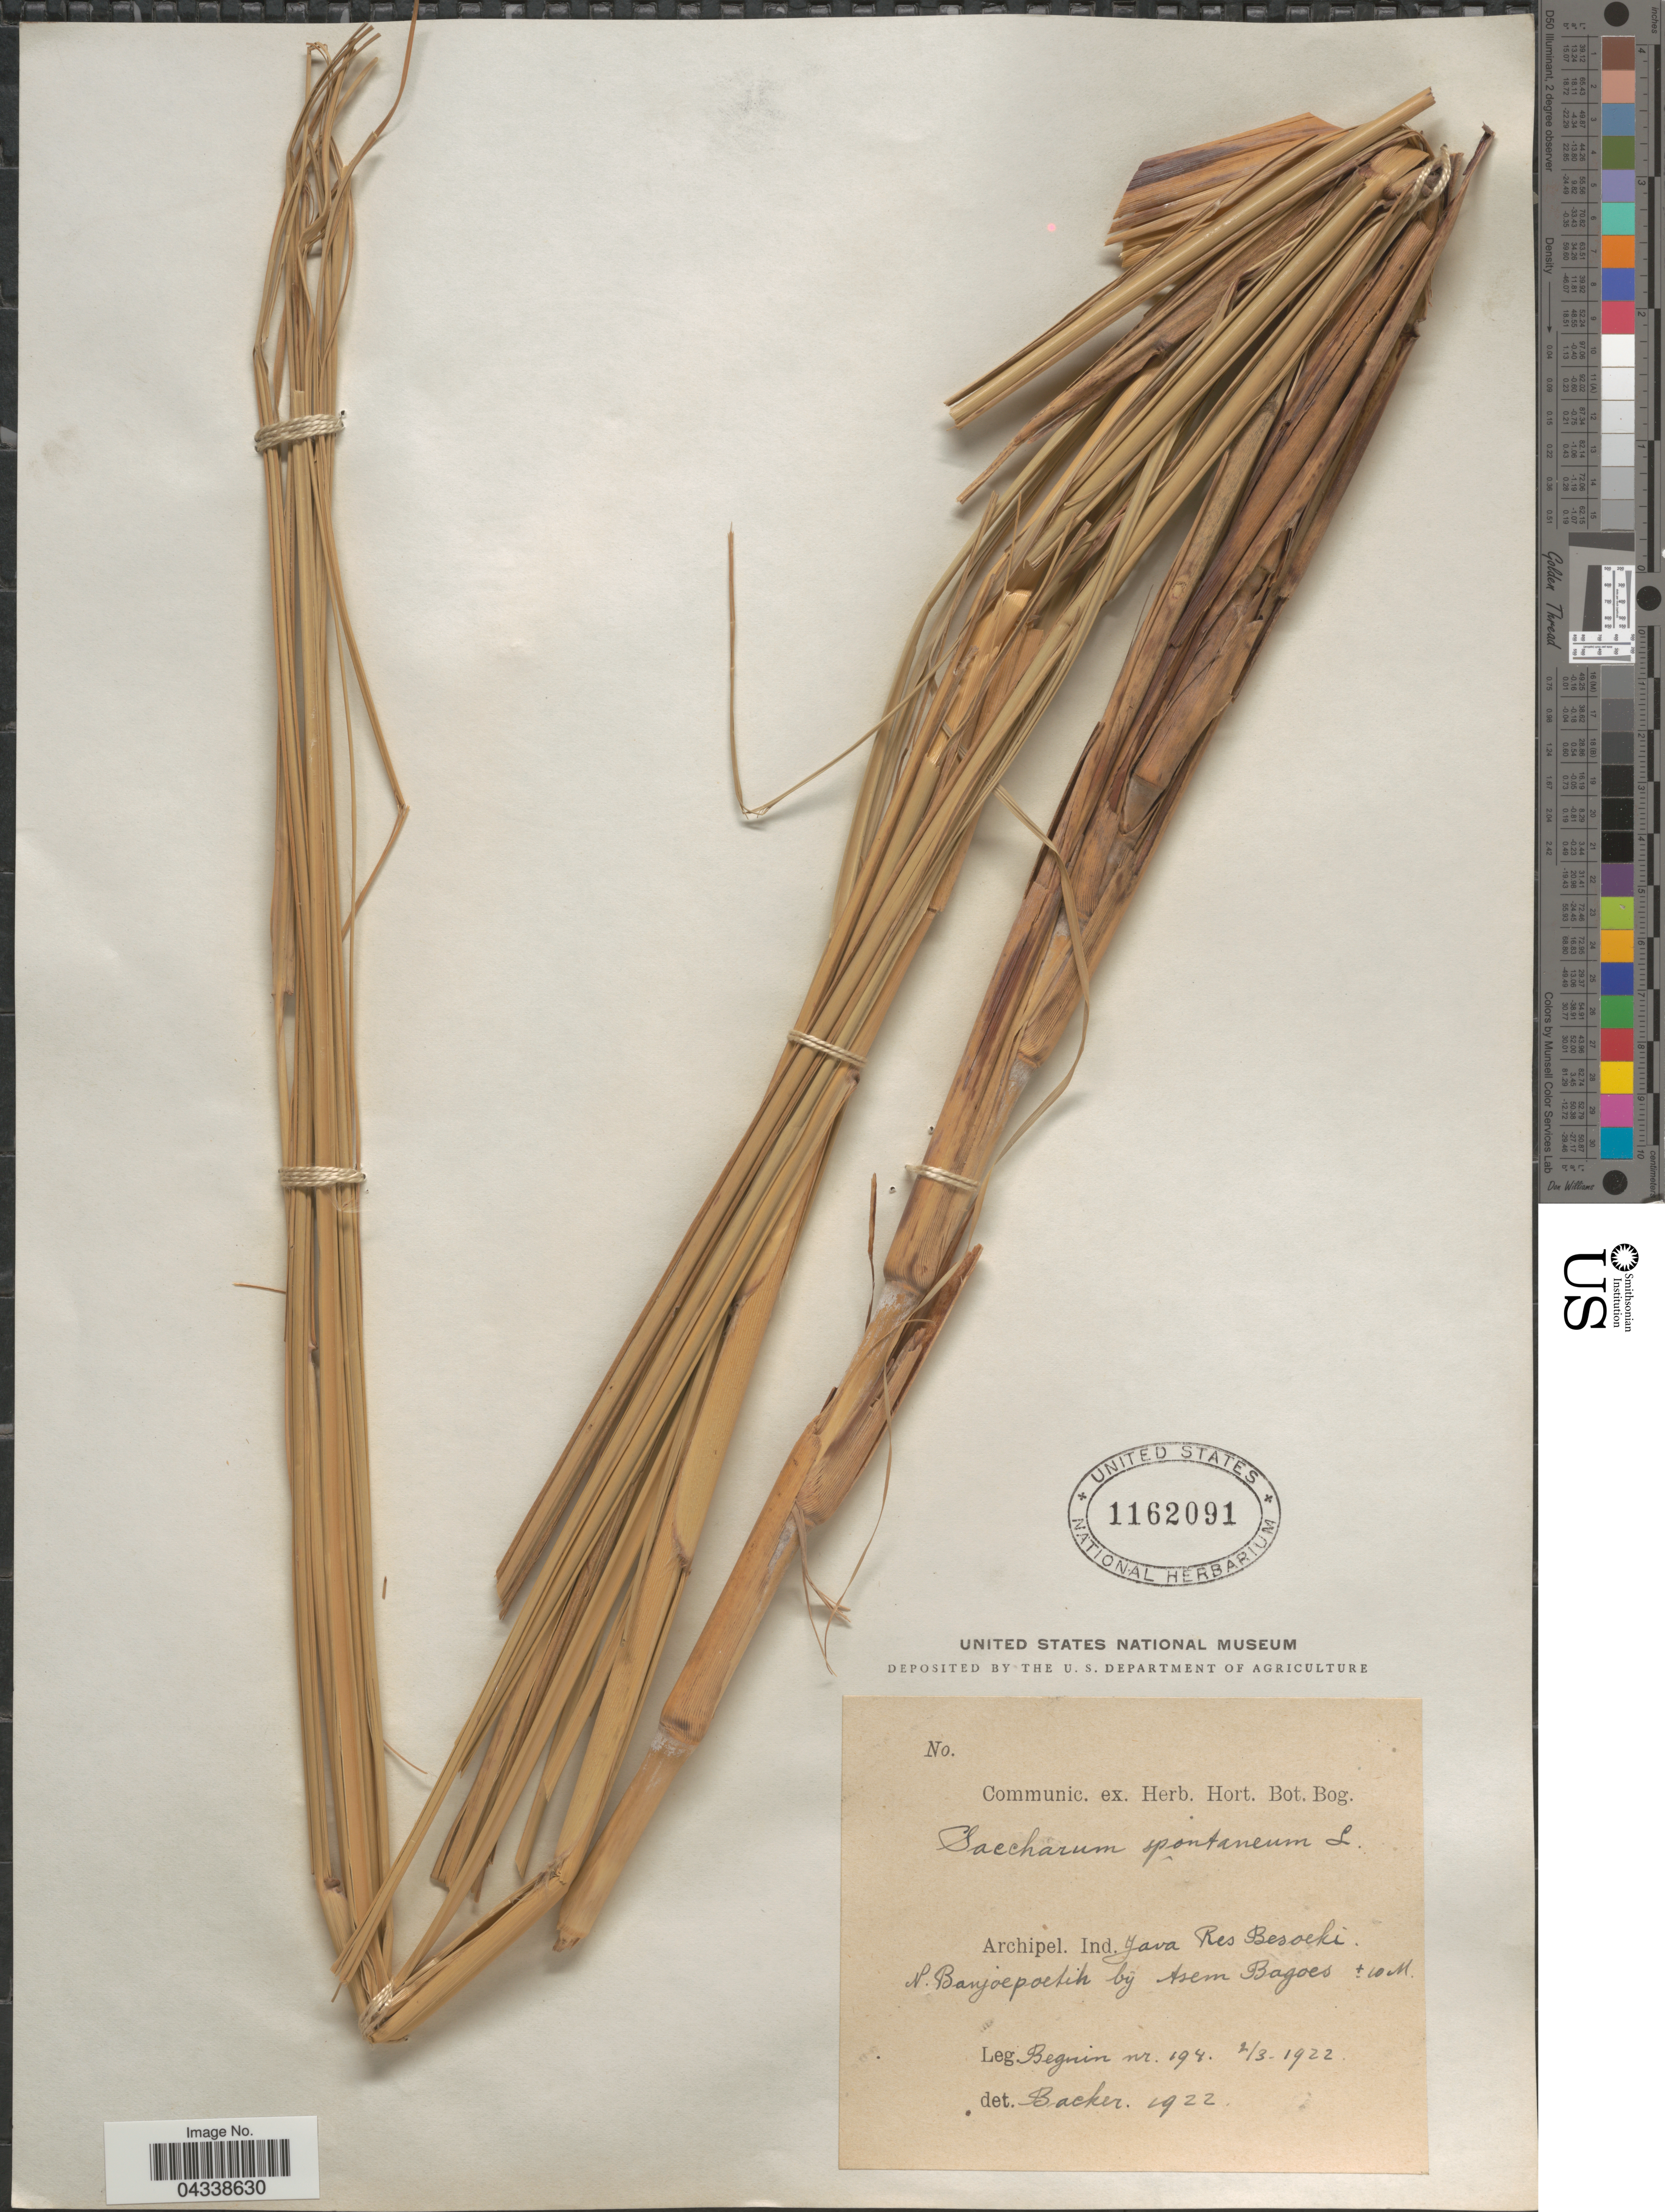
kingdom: Plantae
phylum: Tracheophyta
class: Liliopsida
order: Poales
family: Poaceae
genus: Saccharum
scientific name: Saccharum spontaneum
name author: L.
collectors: Beguin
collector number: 194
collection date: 1922-03-02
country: Indonesia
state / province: Java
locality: Archipel. Ind. Java Res Besoeki. N. Banjoepoetik bij Asem Bagoes.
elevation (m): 10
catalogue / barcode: US 1162091